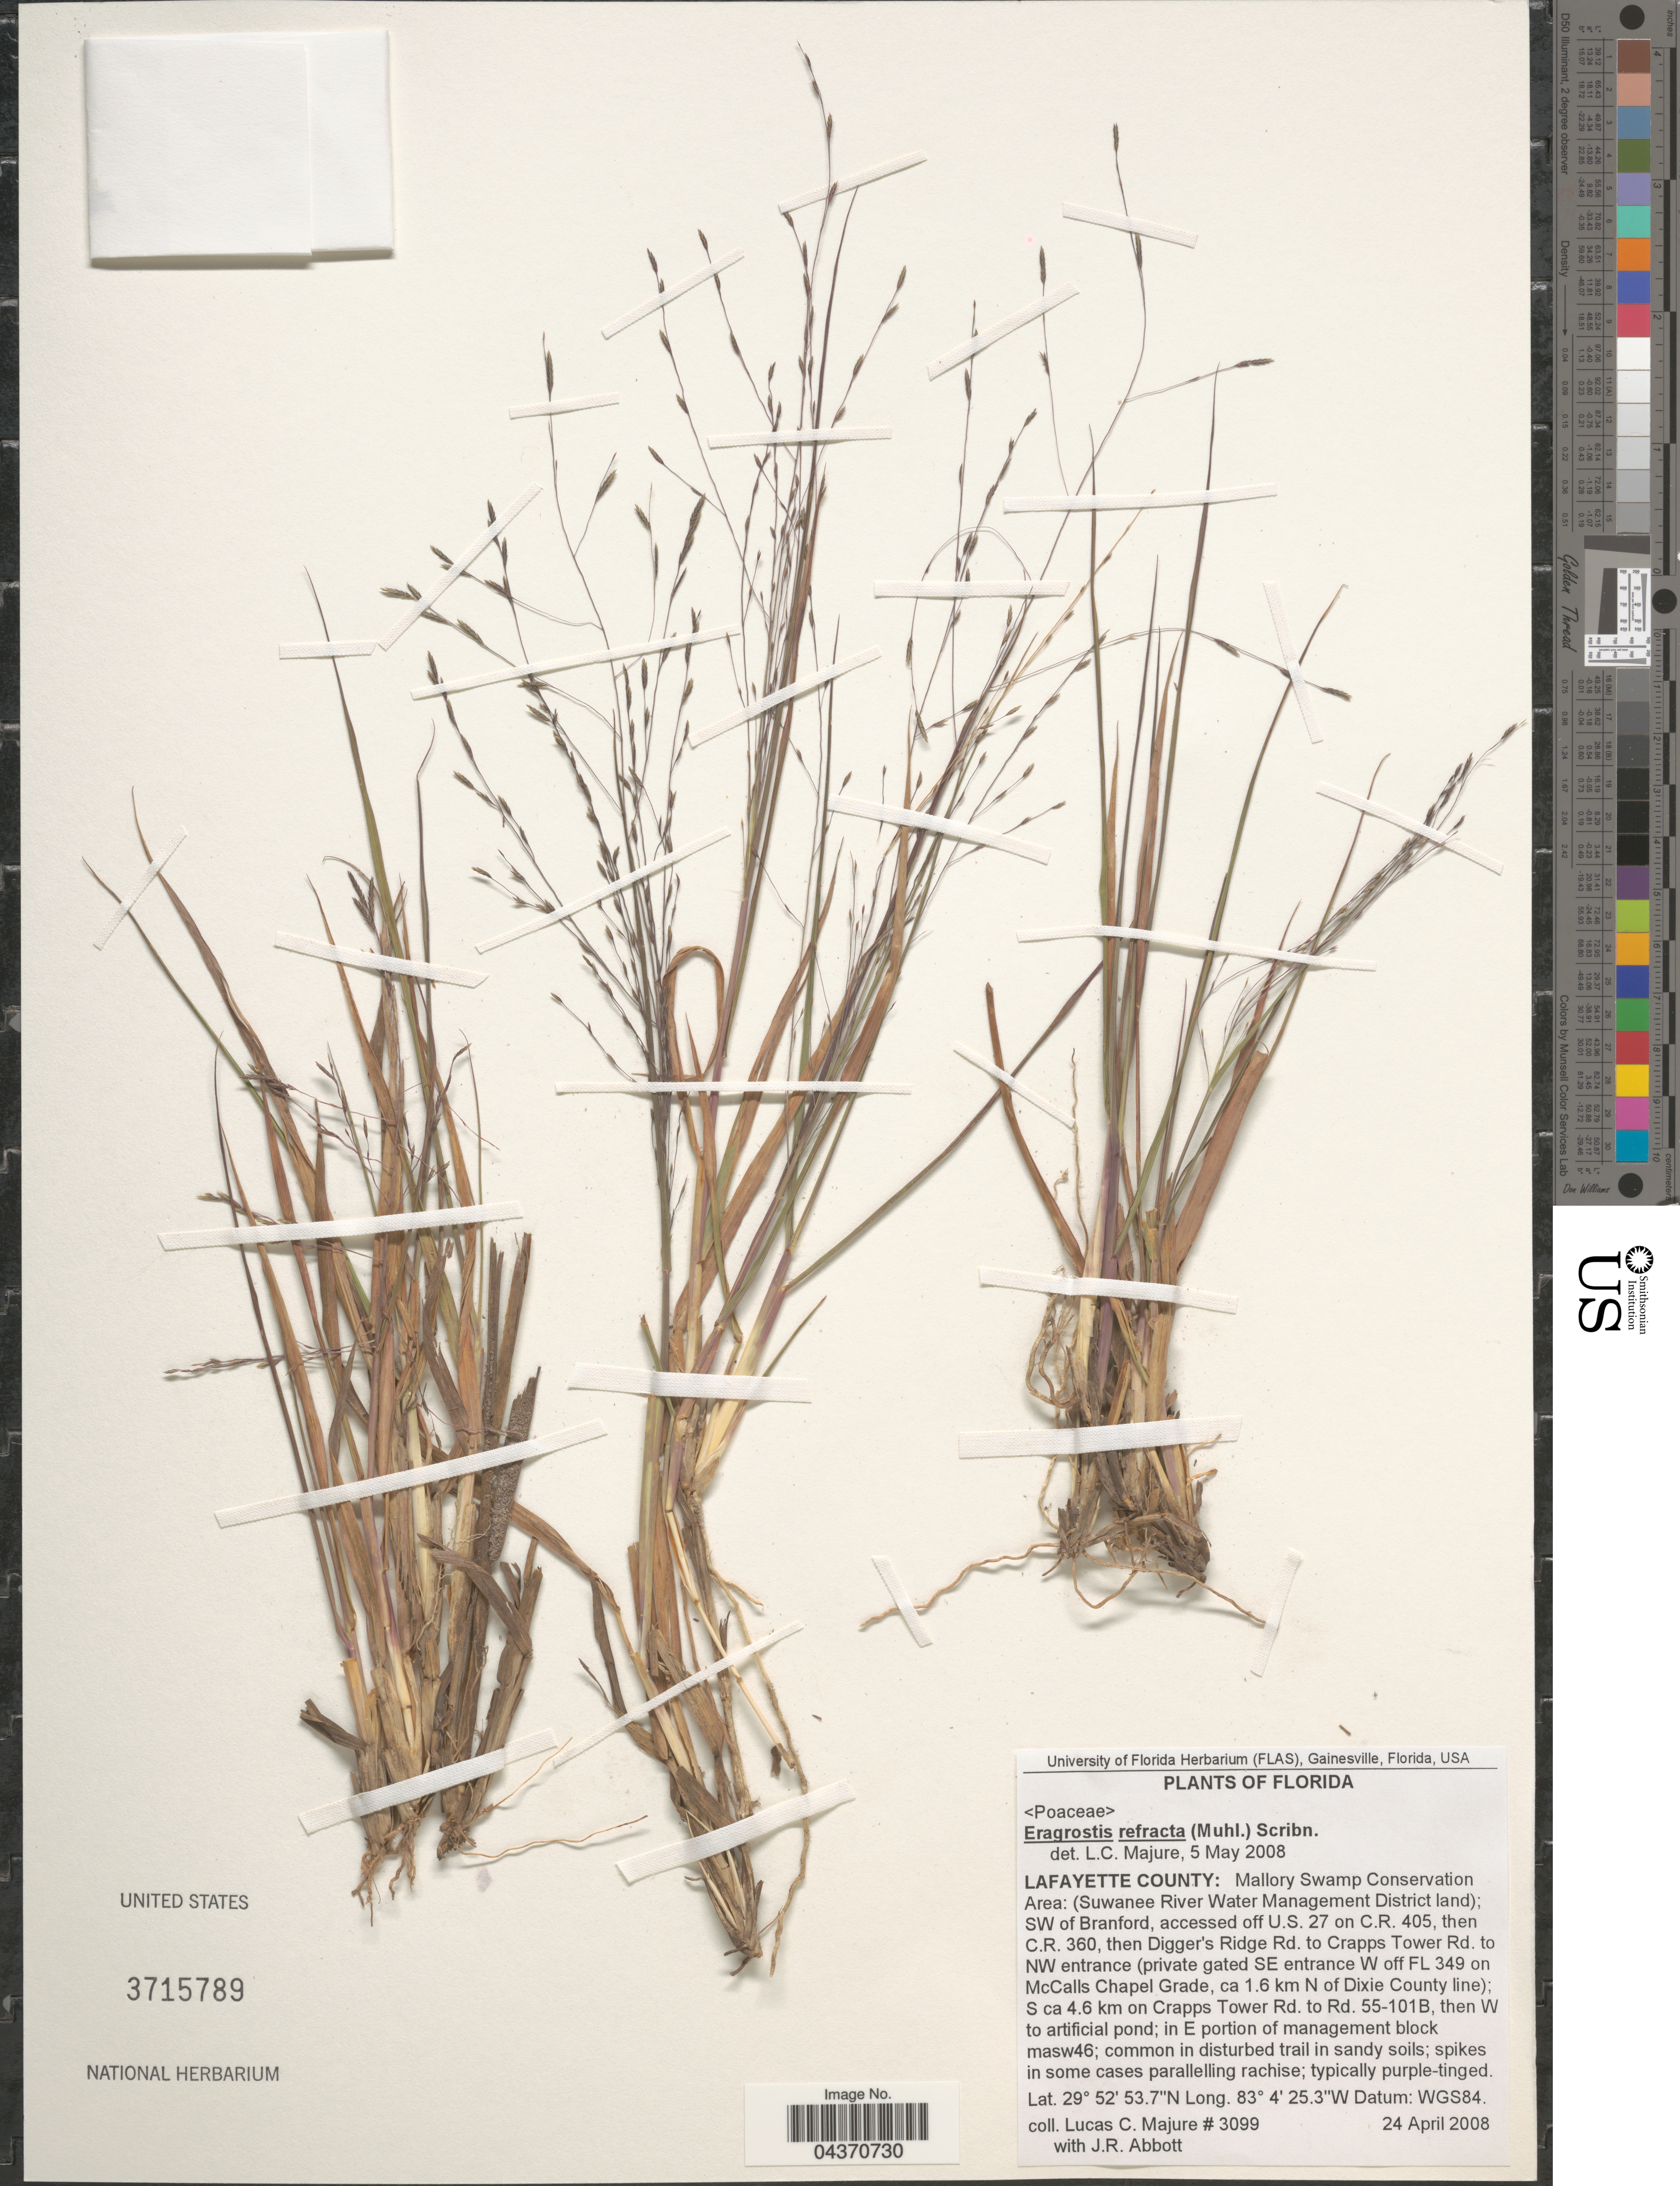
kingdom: Plantae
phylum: Tracheophyta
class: Liliopsida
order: Poales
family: Poaceae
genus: Eragrostis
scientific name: Eragrostis refracta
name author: (Muhl.) Scribn.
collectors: L. C. Majure & J. R. Abbott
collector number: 3099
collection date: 2008-04-24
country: United States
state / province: Florida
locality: Lafayette County: Mallory Swamp Conservation Area: (Suwanee River Water Management District land); SW of Branford, accessed off U.S. 27 on C.R. 405, then C.R. 360, then Digger's Ridge Rd. to Crapps Tower Rd. to NW entrance (private gated SE entrance W of FL 349 on McCalls Chapel Grade, ca. 1.6 km N of Dixie County line); S ca 4.6 km on Crapps Tower Rd. to Rd. 55-101B, then W to artificial pond. Datum: WGS84.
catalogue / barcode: US 3715789